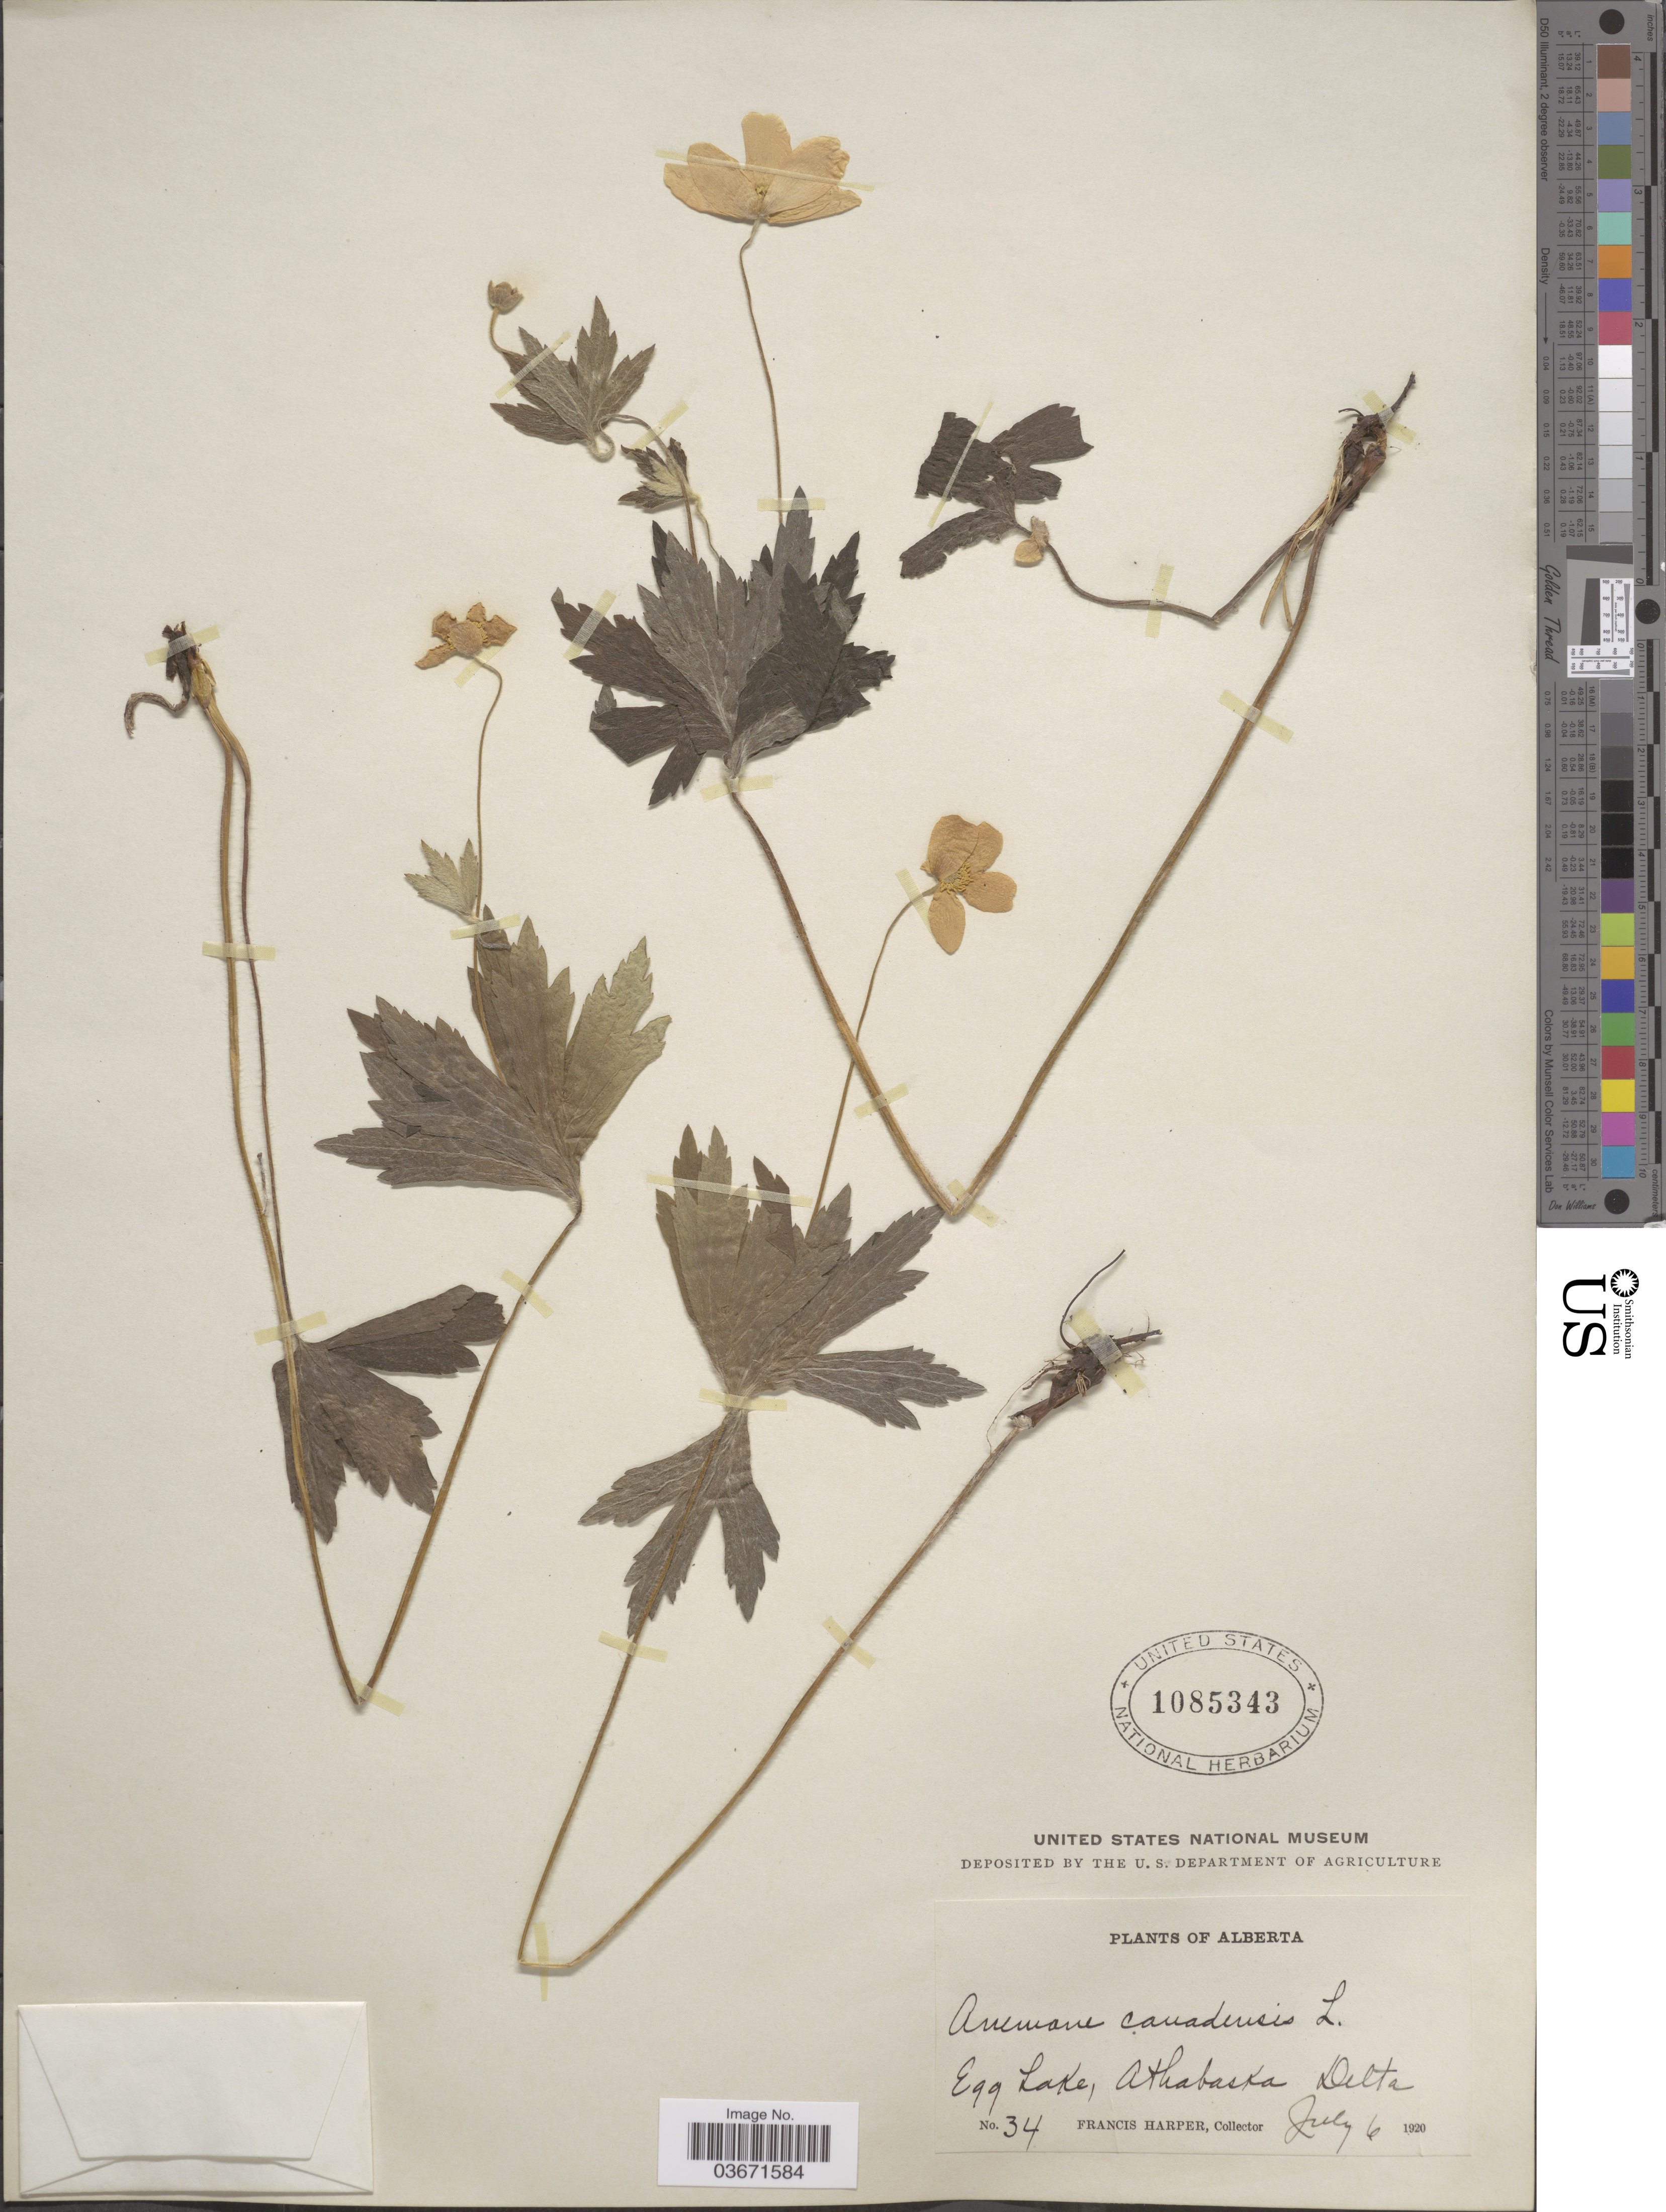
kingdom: Plantae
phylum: Tracheophyta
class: Magnoliopsida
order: Ranunculales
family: Ranunculaceae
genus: Anemone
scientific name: Anemone canadensis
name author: L.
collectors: F. Harper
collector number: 34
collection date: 1920-07-06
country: Canada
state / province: Alberta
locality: Egg Lake, Athabaska Delta.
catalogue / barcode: US 1085343